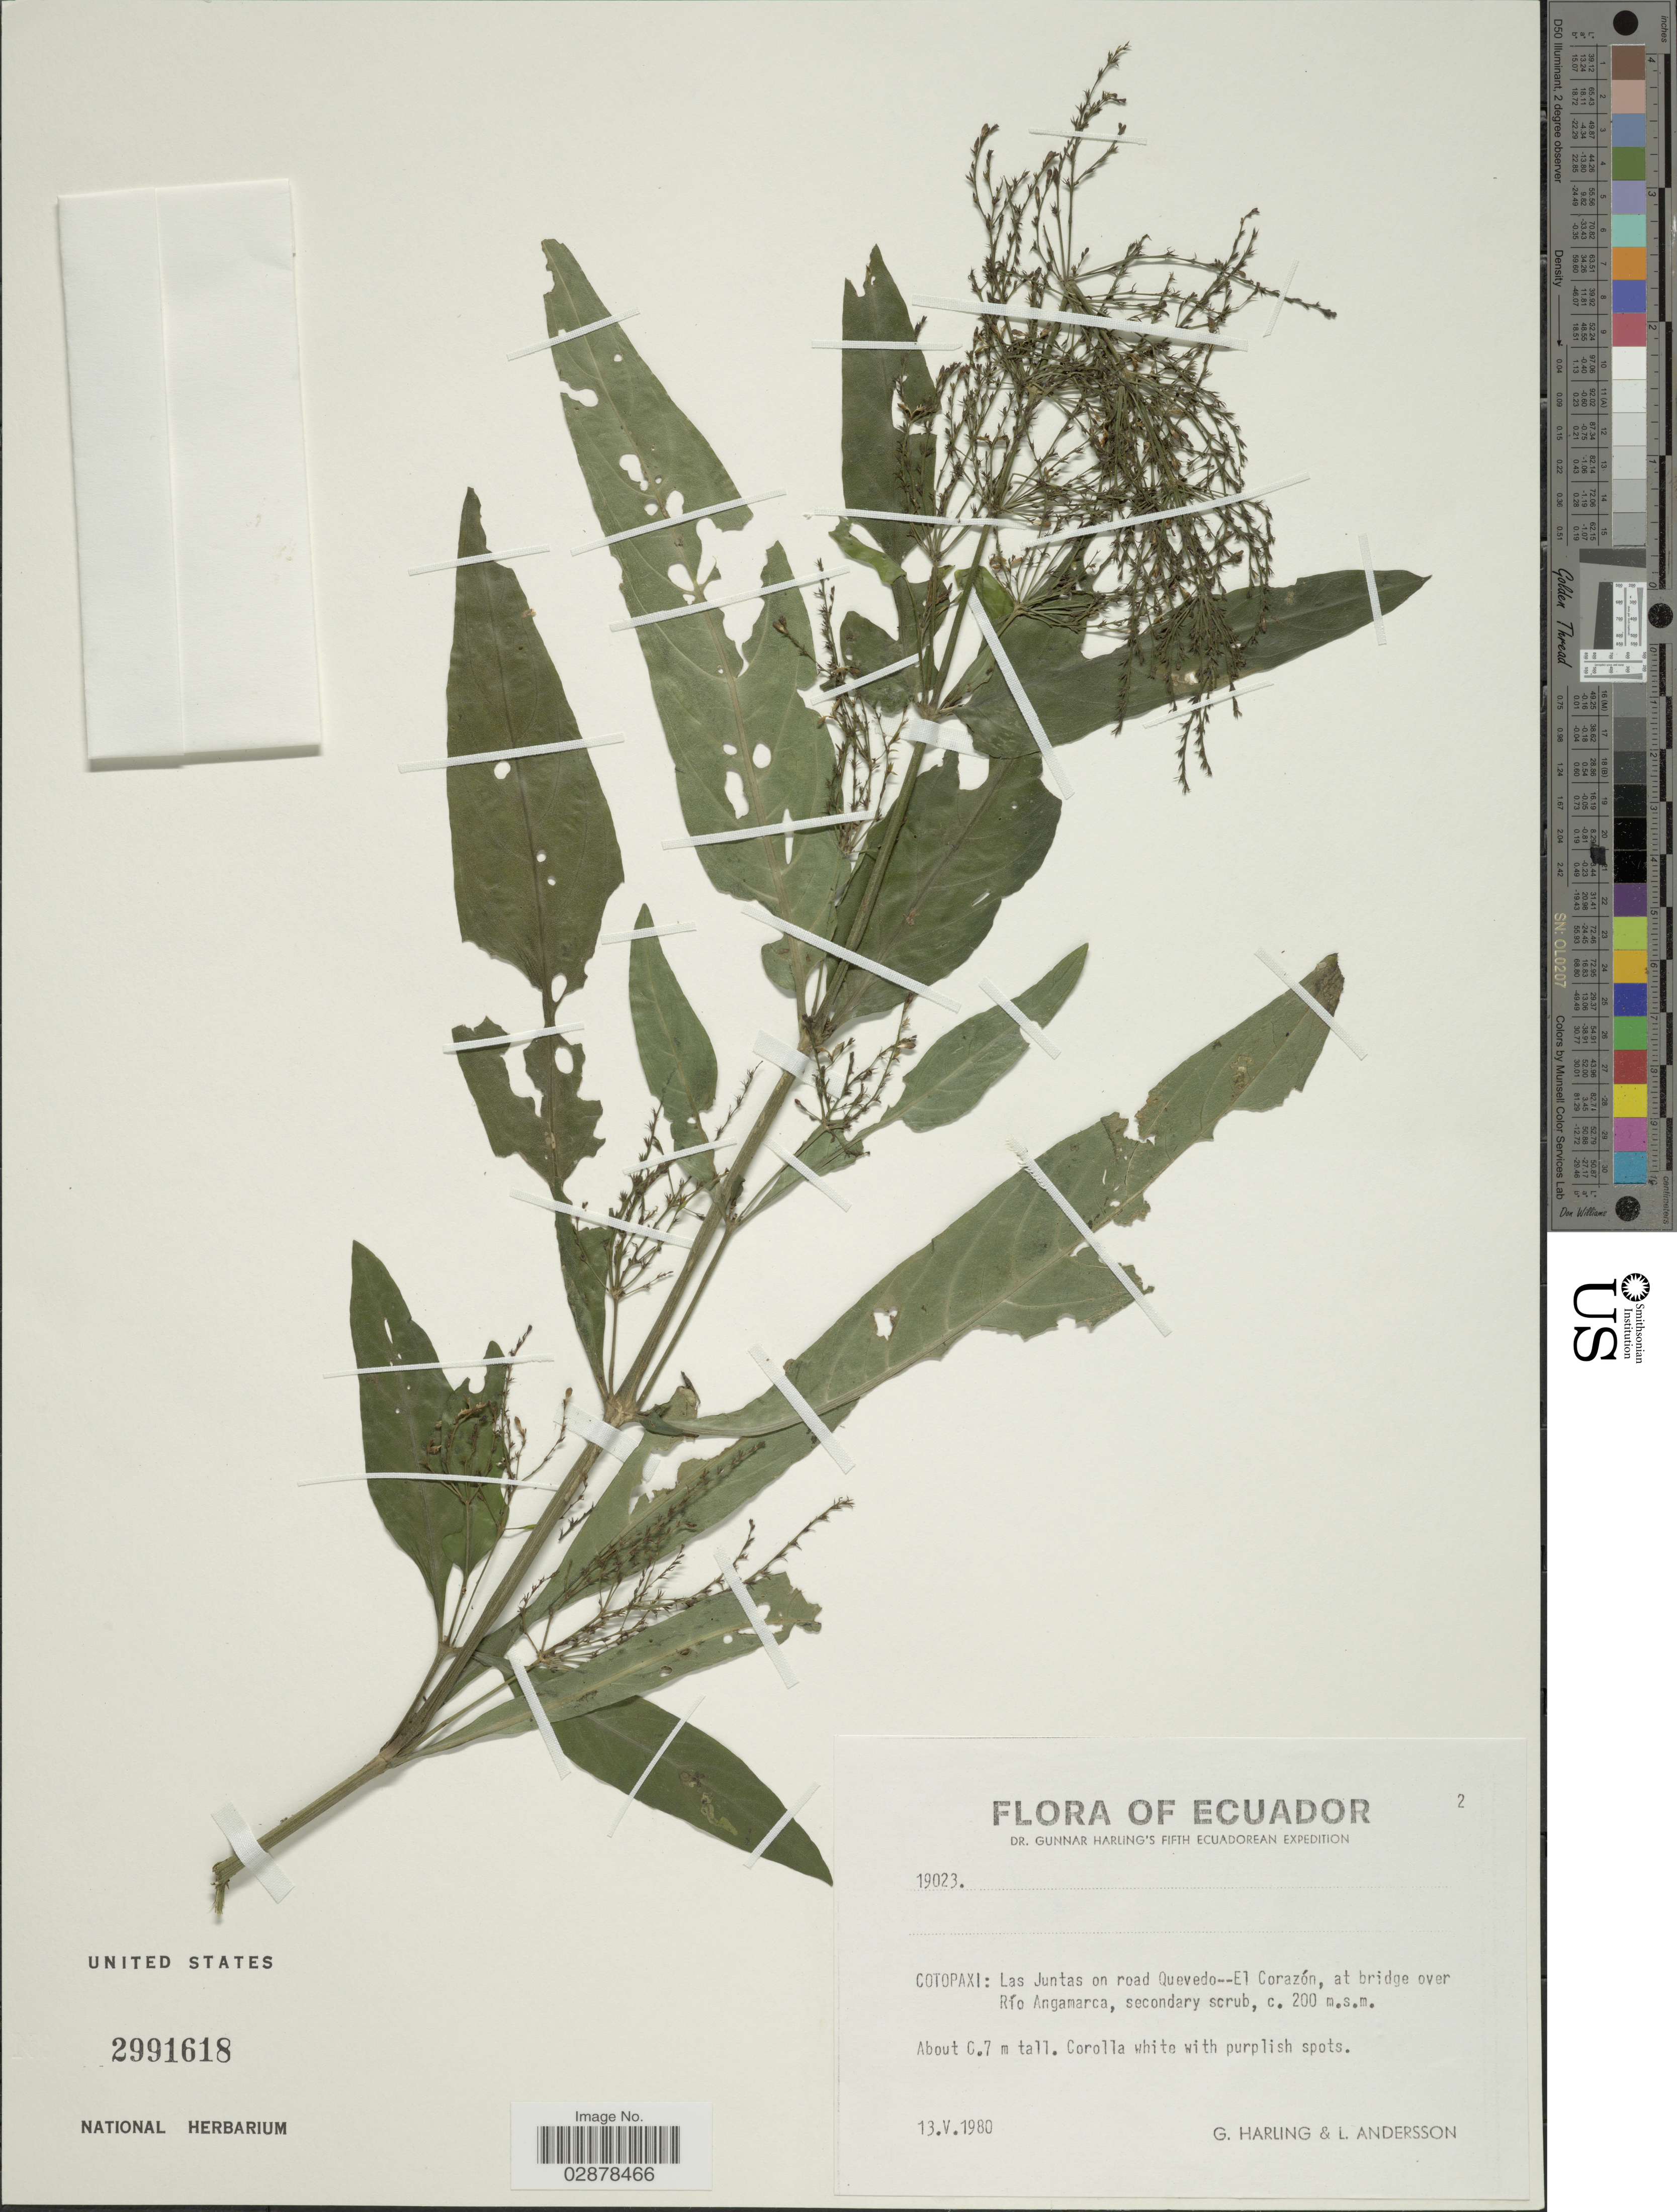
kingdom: Plantae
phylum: Tracheophyta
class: Magnoliopsida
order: Lamiales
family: Acanthaceae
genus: Justicia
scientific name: Justicia comata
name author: (L.) Lam.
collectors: G. Harling & L. Andersson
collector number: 19023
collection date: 1980-05-13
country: Ecuador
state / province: Cotopaxi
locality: Las Juntas on road Quevedo--El Corazón, at bridge over Río Angamarca, secondary scrub.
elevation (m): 200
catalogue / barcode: US 2991618